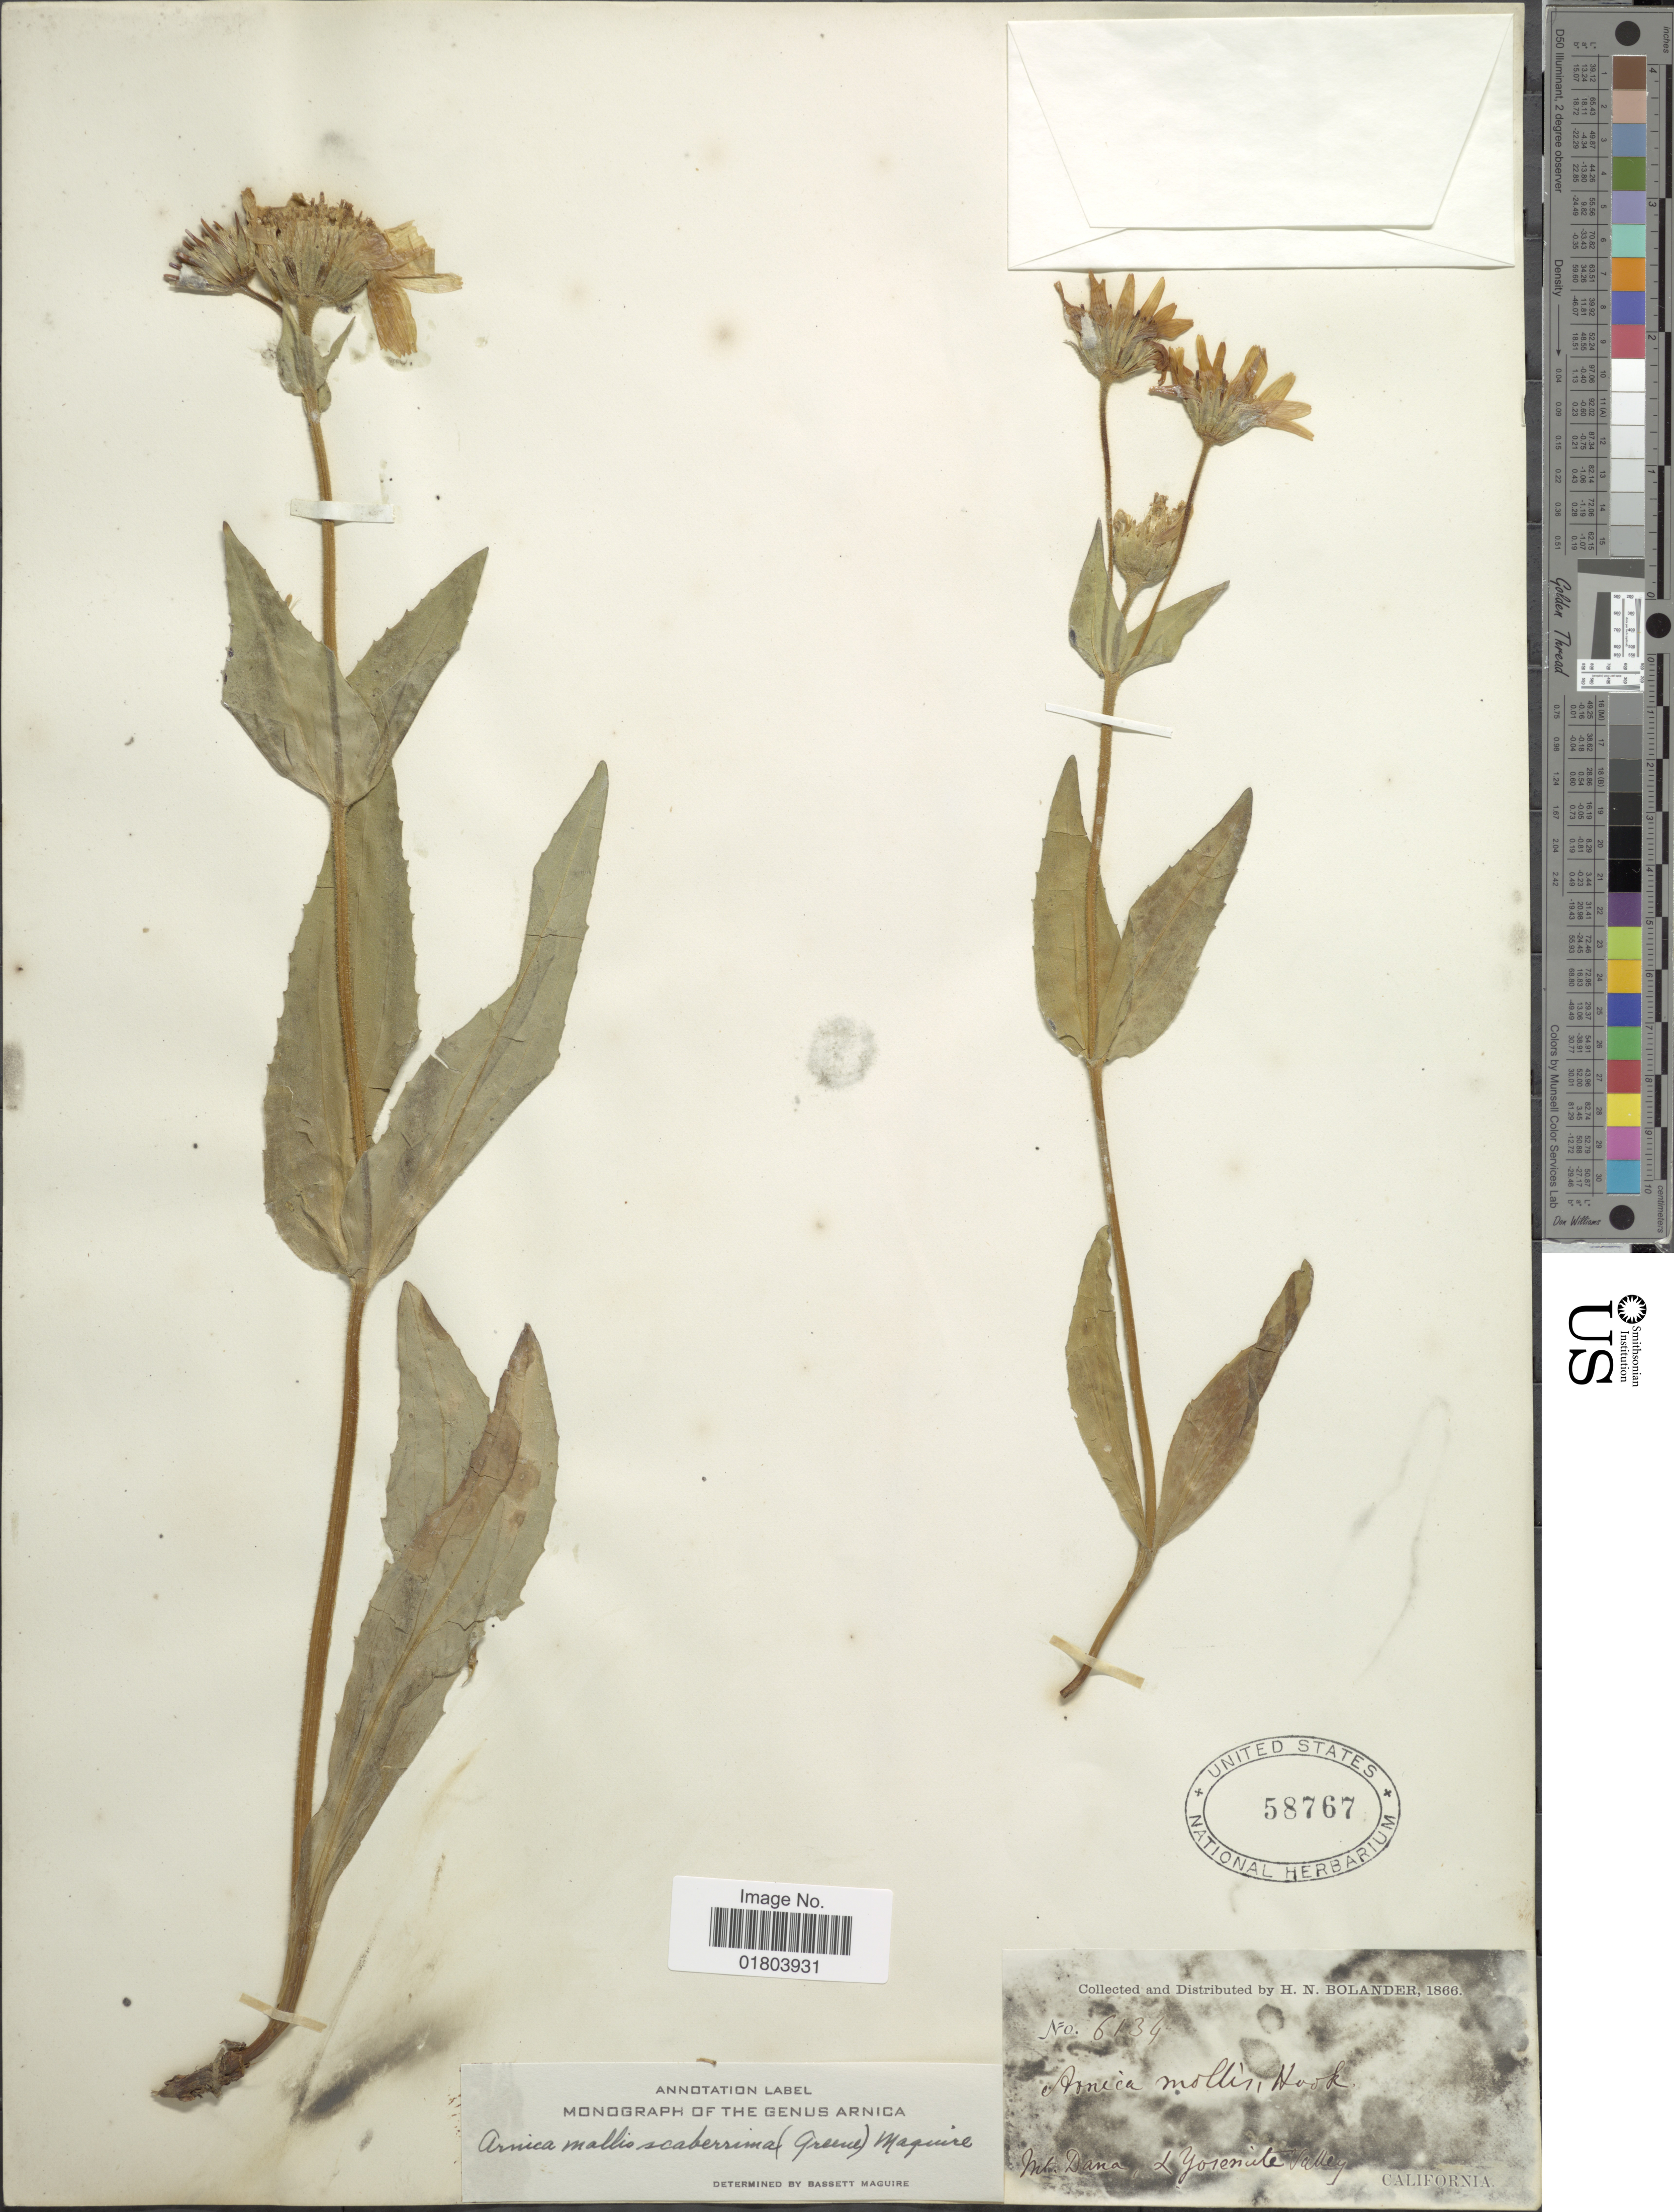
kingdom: Plantae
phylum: Tracheophyta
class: Magnoliopsida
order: Asterales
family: Asteraceae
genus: Arnica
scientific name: Arnica mollis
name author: Hook.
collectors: H. Bolander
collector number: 6134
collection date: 1866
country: United States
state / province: California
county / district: Mariposa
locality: Mt Dana, L Yosemite Valley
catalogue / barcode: US 58767